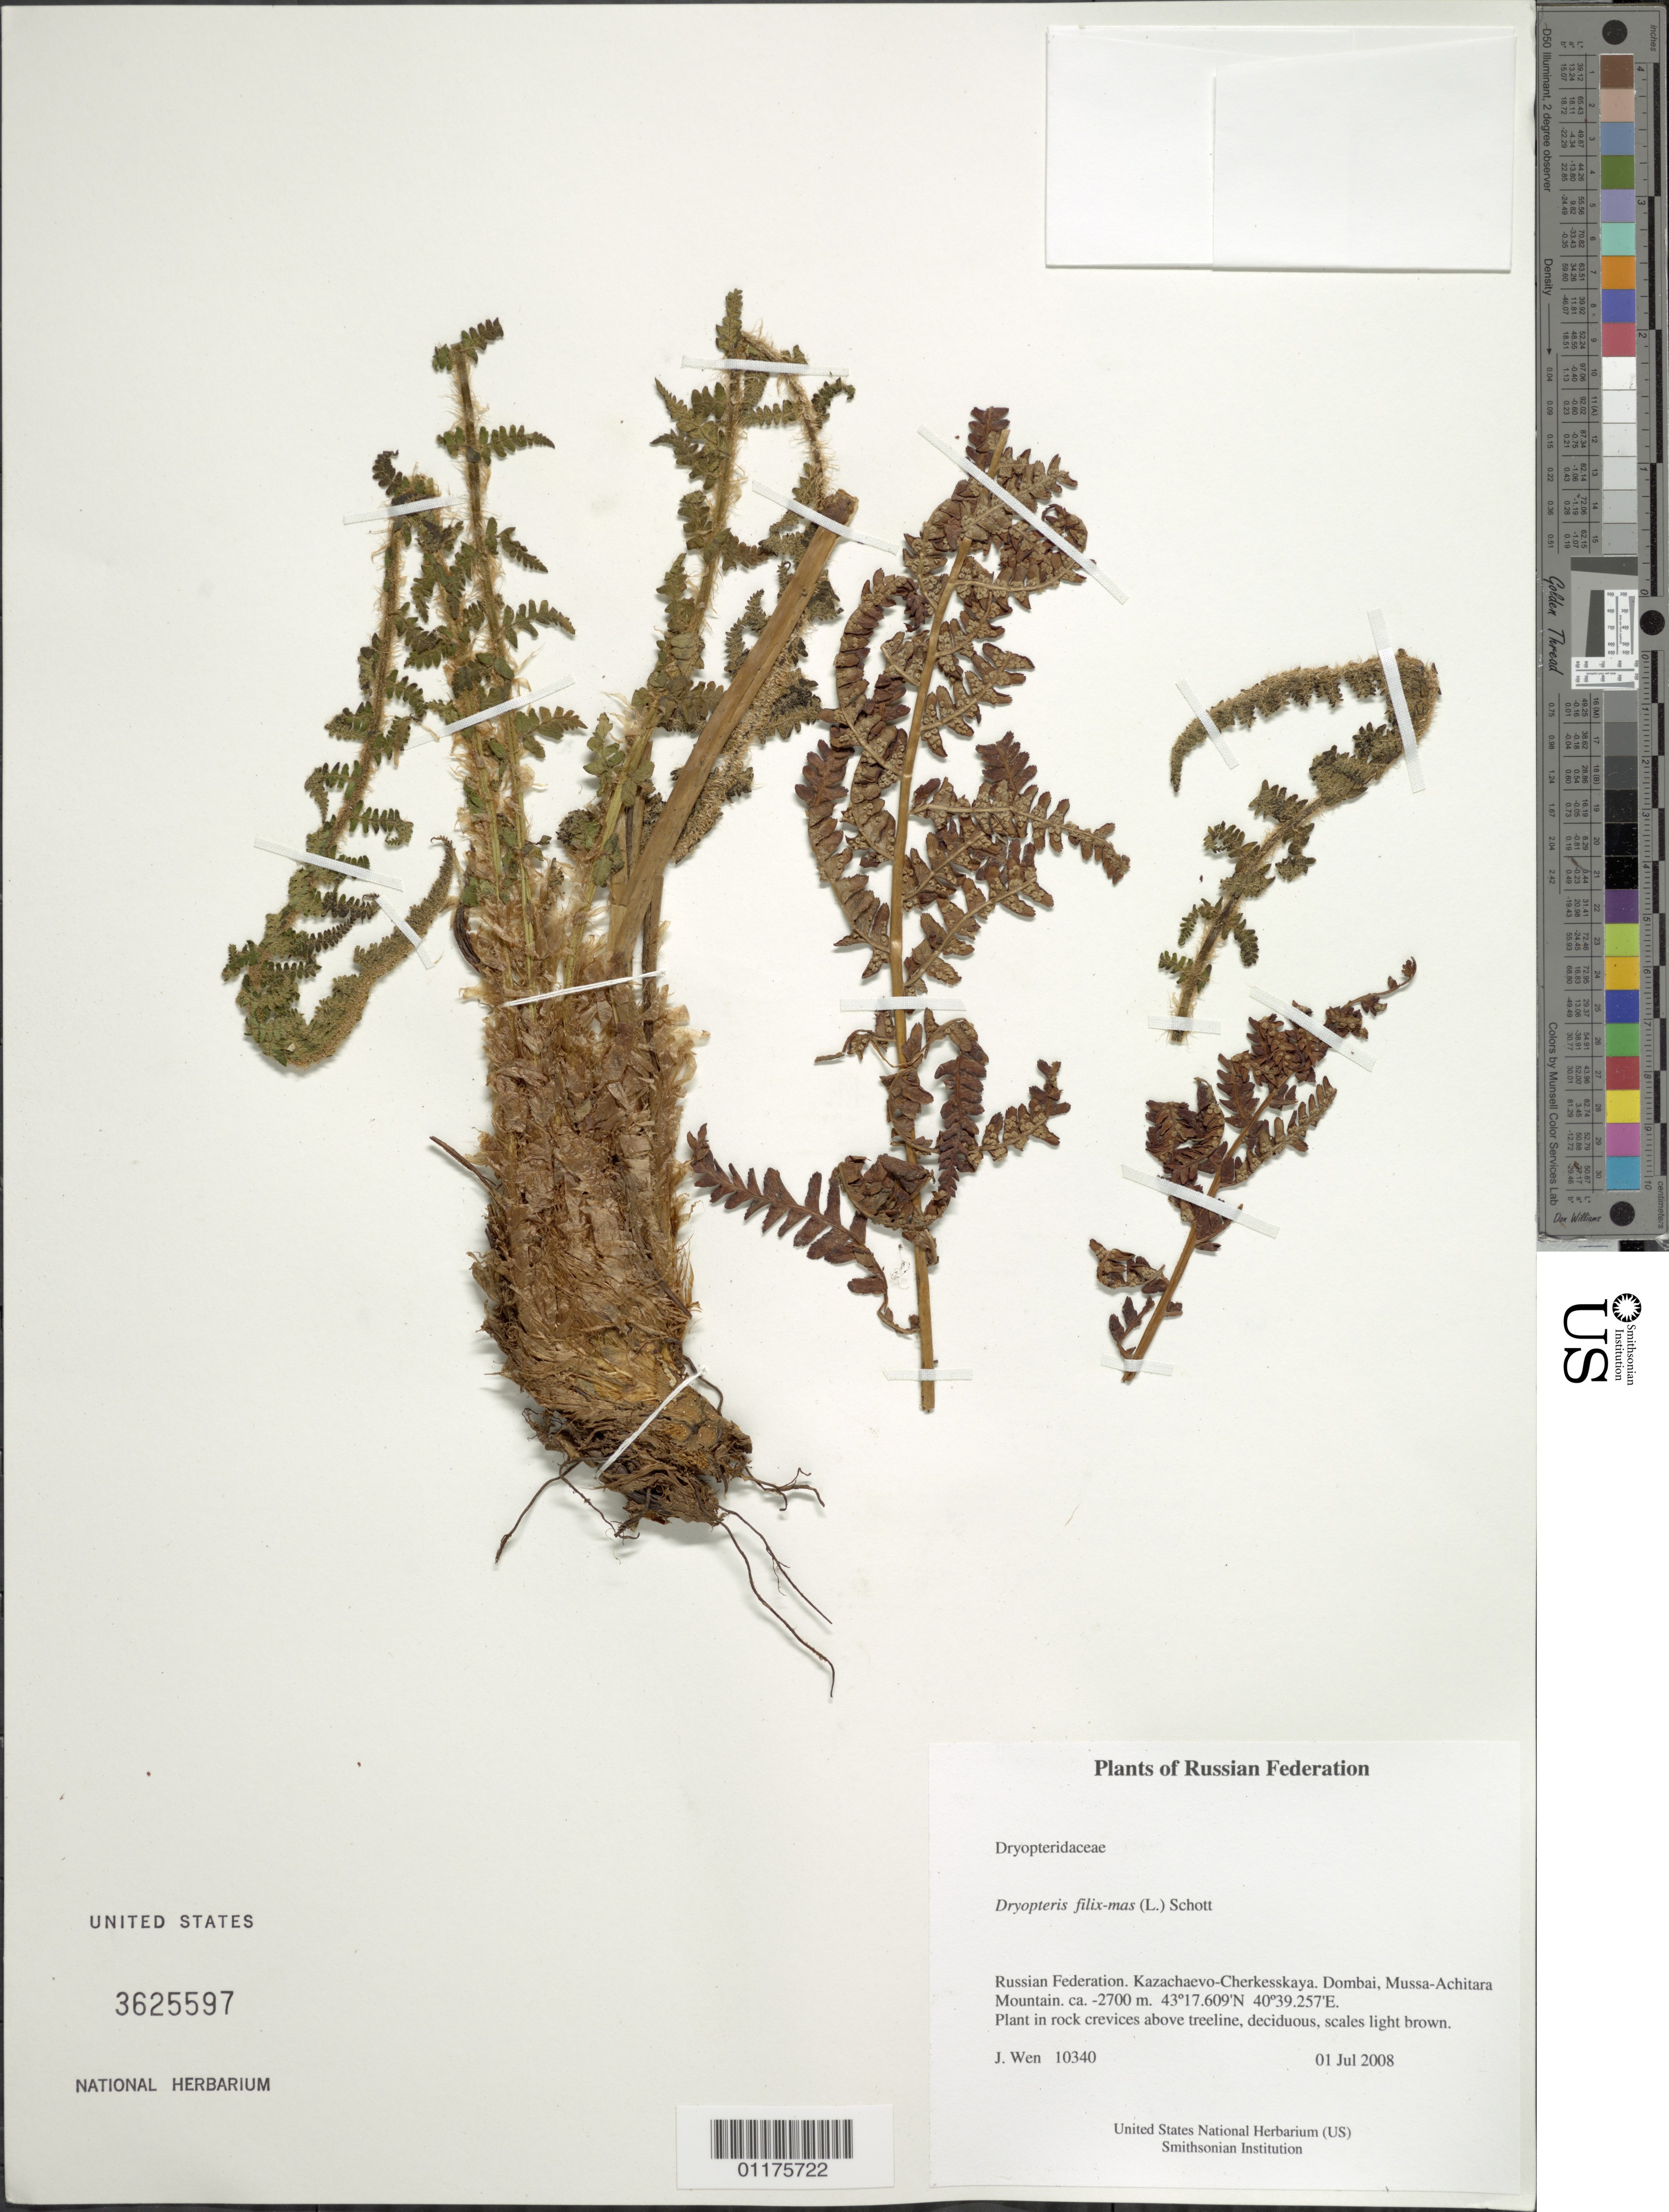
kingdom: Plantae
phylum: Tracheophyta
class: Polypodiopsida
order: Polypodiales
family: Dryopteridaceae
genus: Dryopteris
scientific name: Dryopteris filix-mas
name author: (L.) Schott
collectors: J. Wen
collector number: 10340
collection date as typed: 01 Jul 2008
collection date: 2008-07-01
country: Russian Federation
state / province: Karachay-Cherkess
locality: Dombai, Mussa-Achitara Mountain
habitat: In rock crevices above treeline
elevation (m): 2700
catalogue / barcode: US 3625597